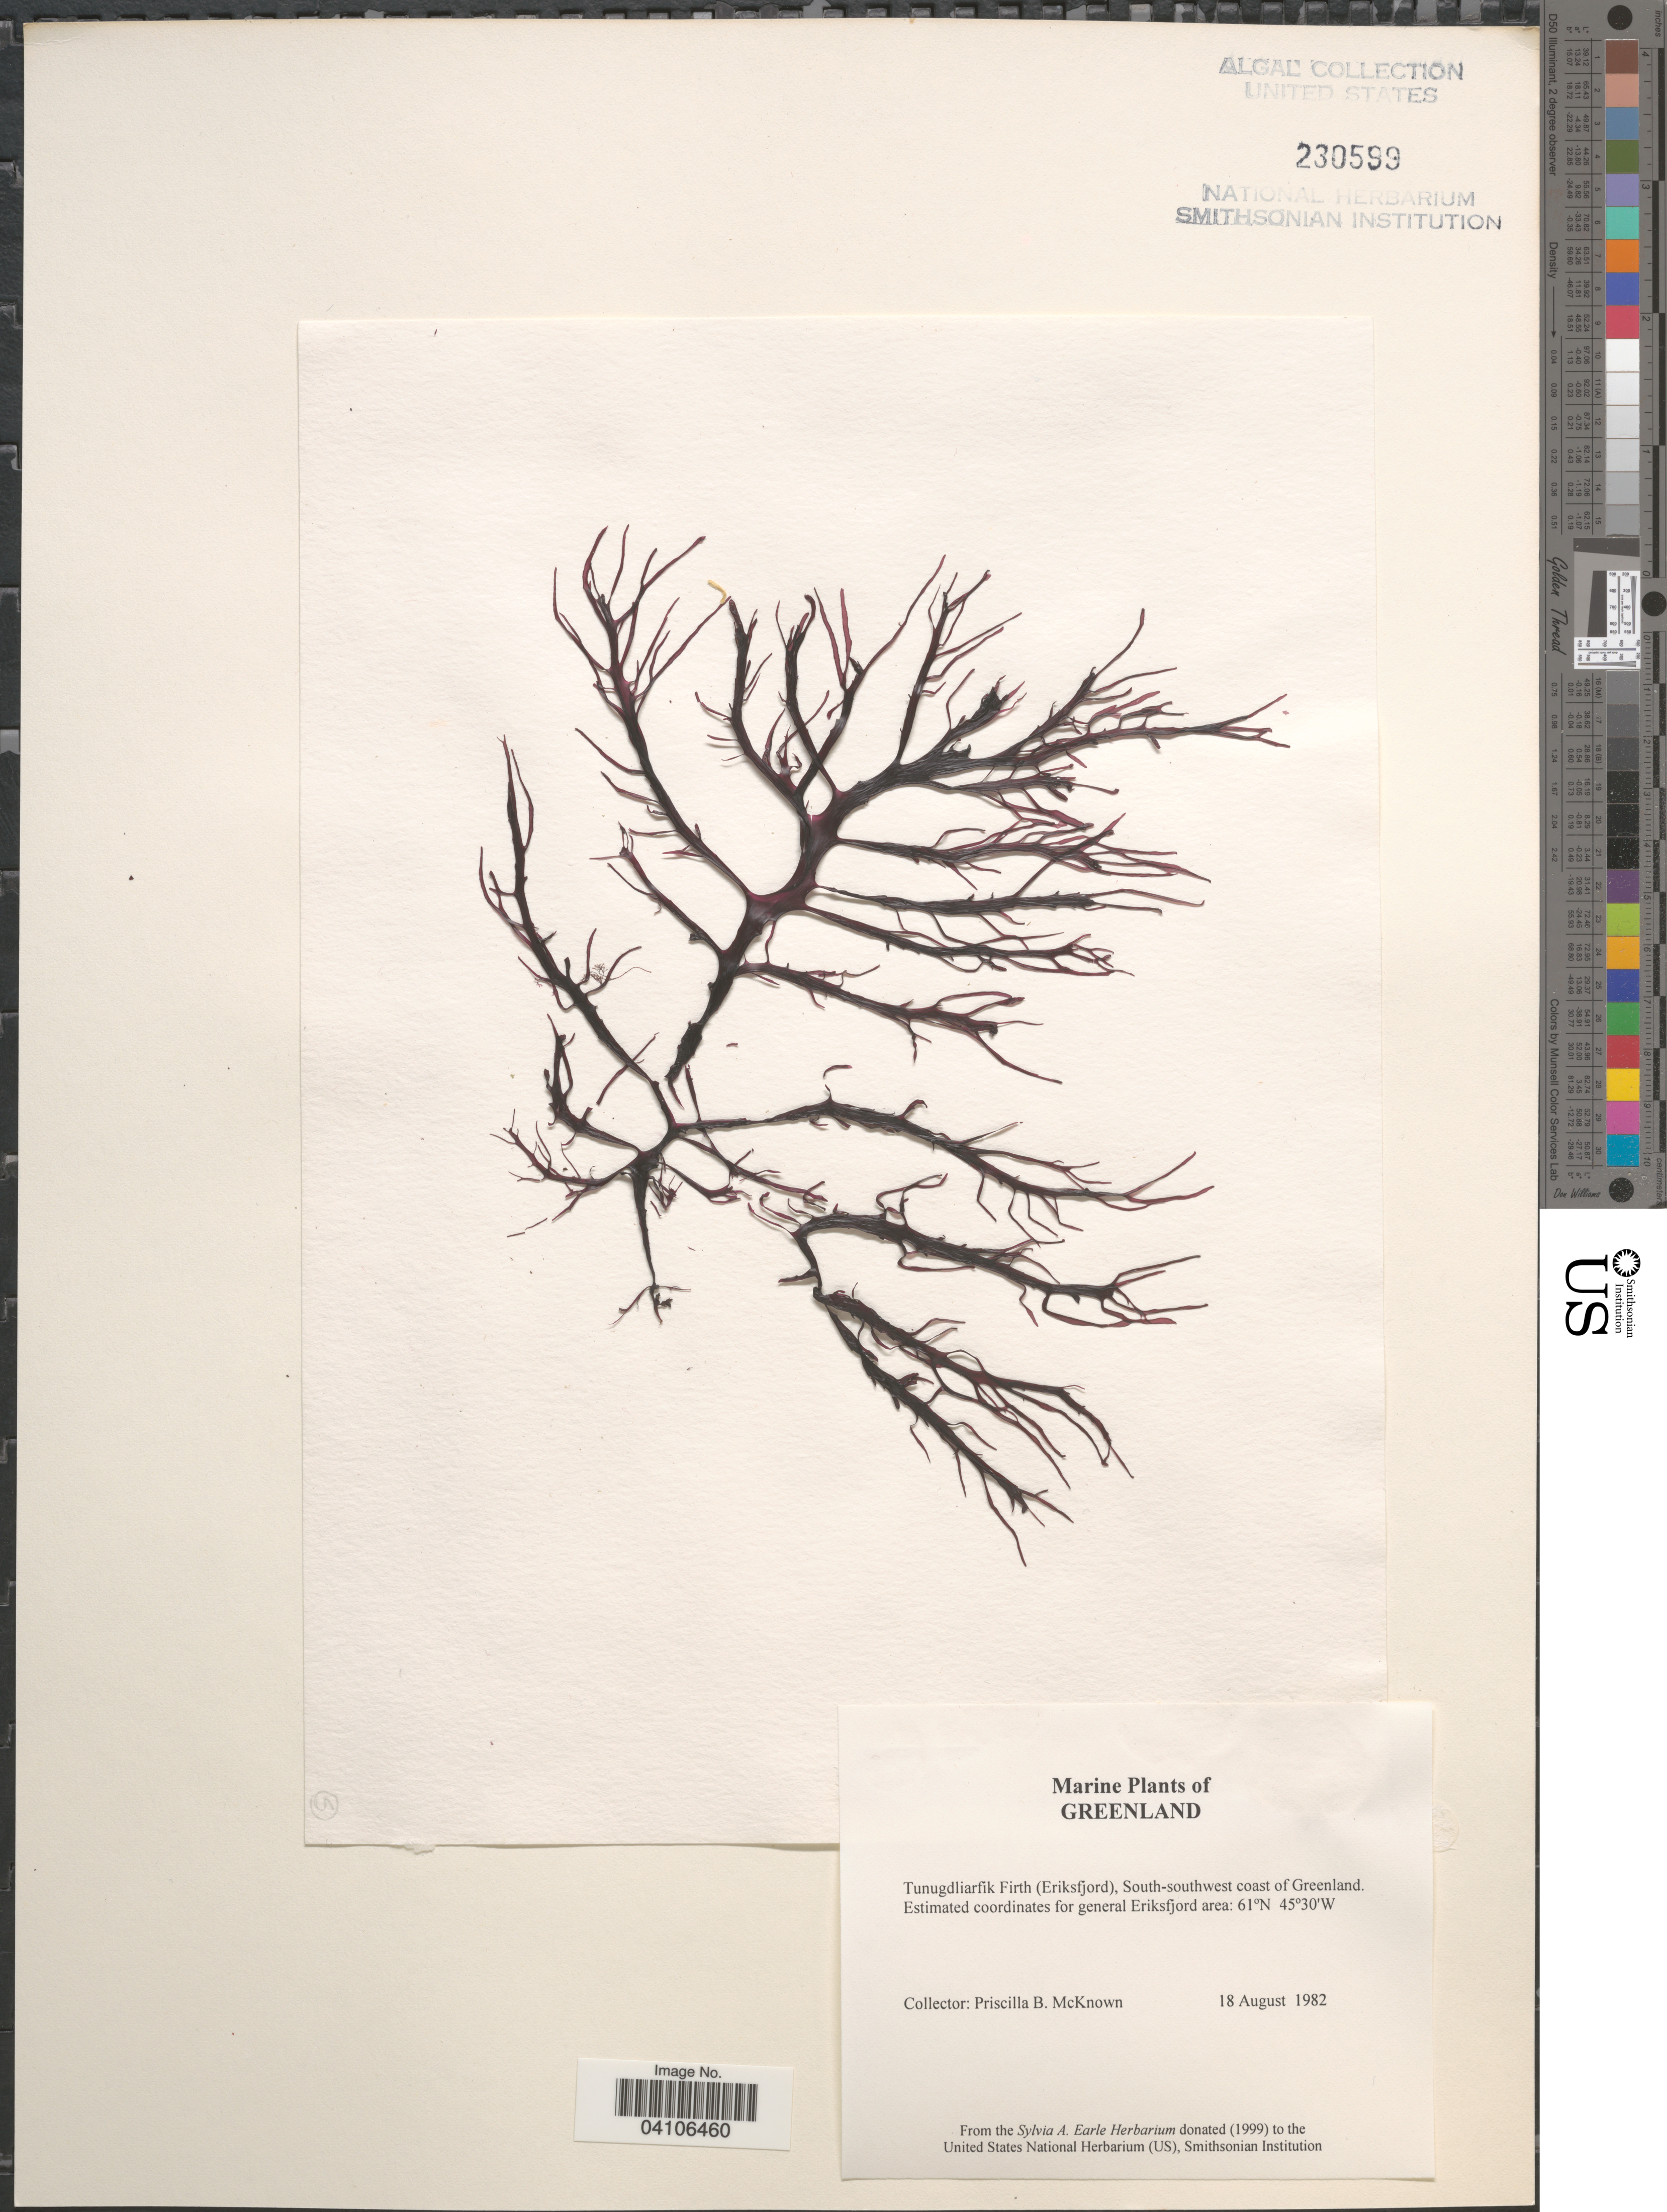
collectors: P. McKnown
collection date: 1982-08-18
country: Greenland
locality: Tunugdliarfik Firth (Eriksfjord), South-southwest coast of Greenland.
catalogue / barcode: US 230599